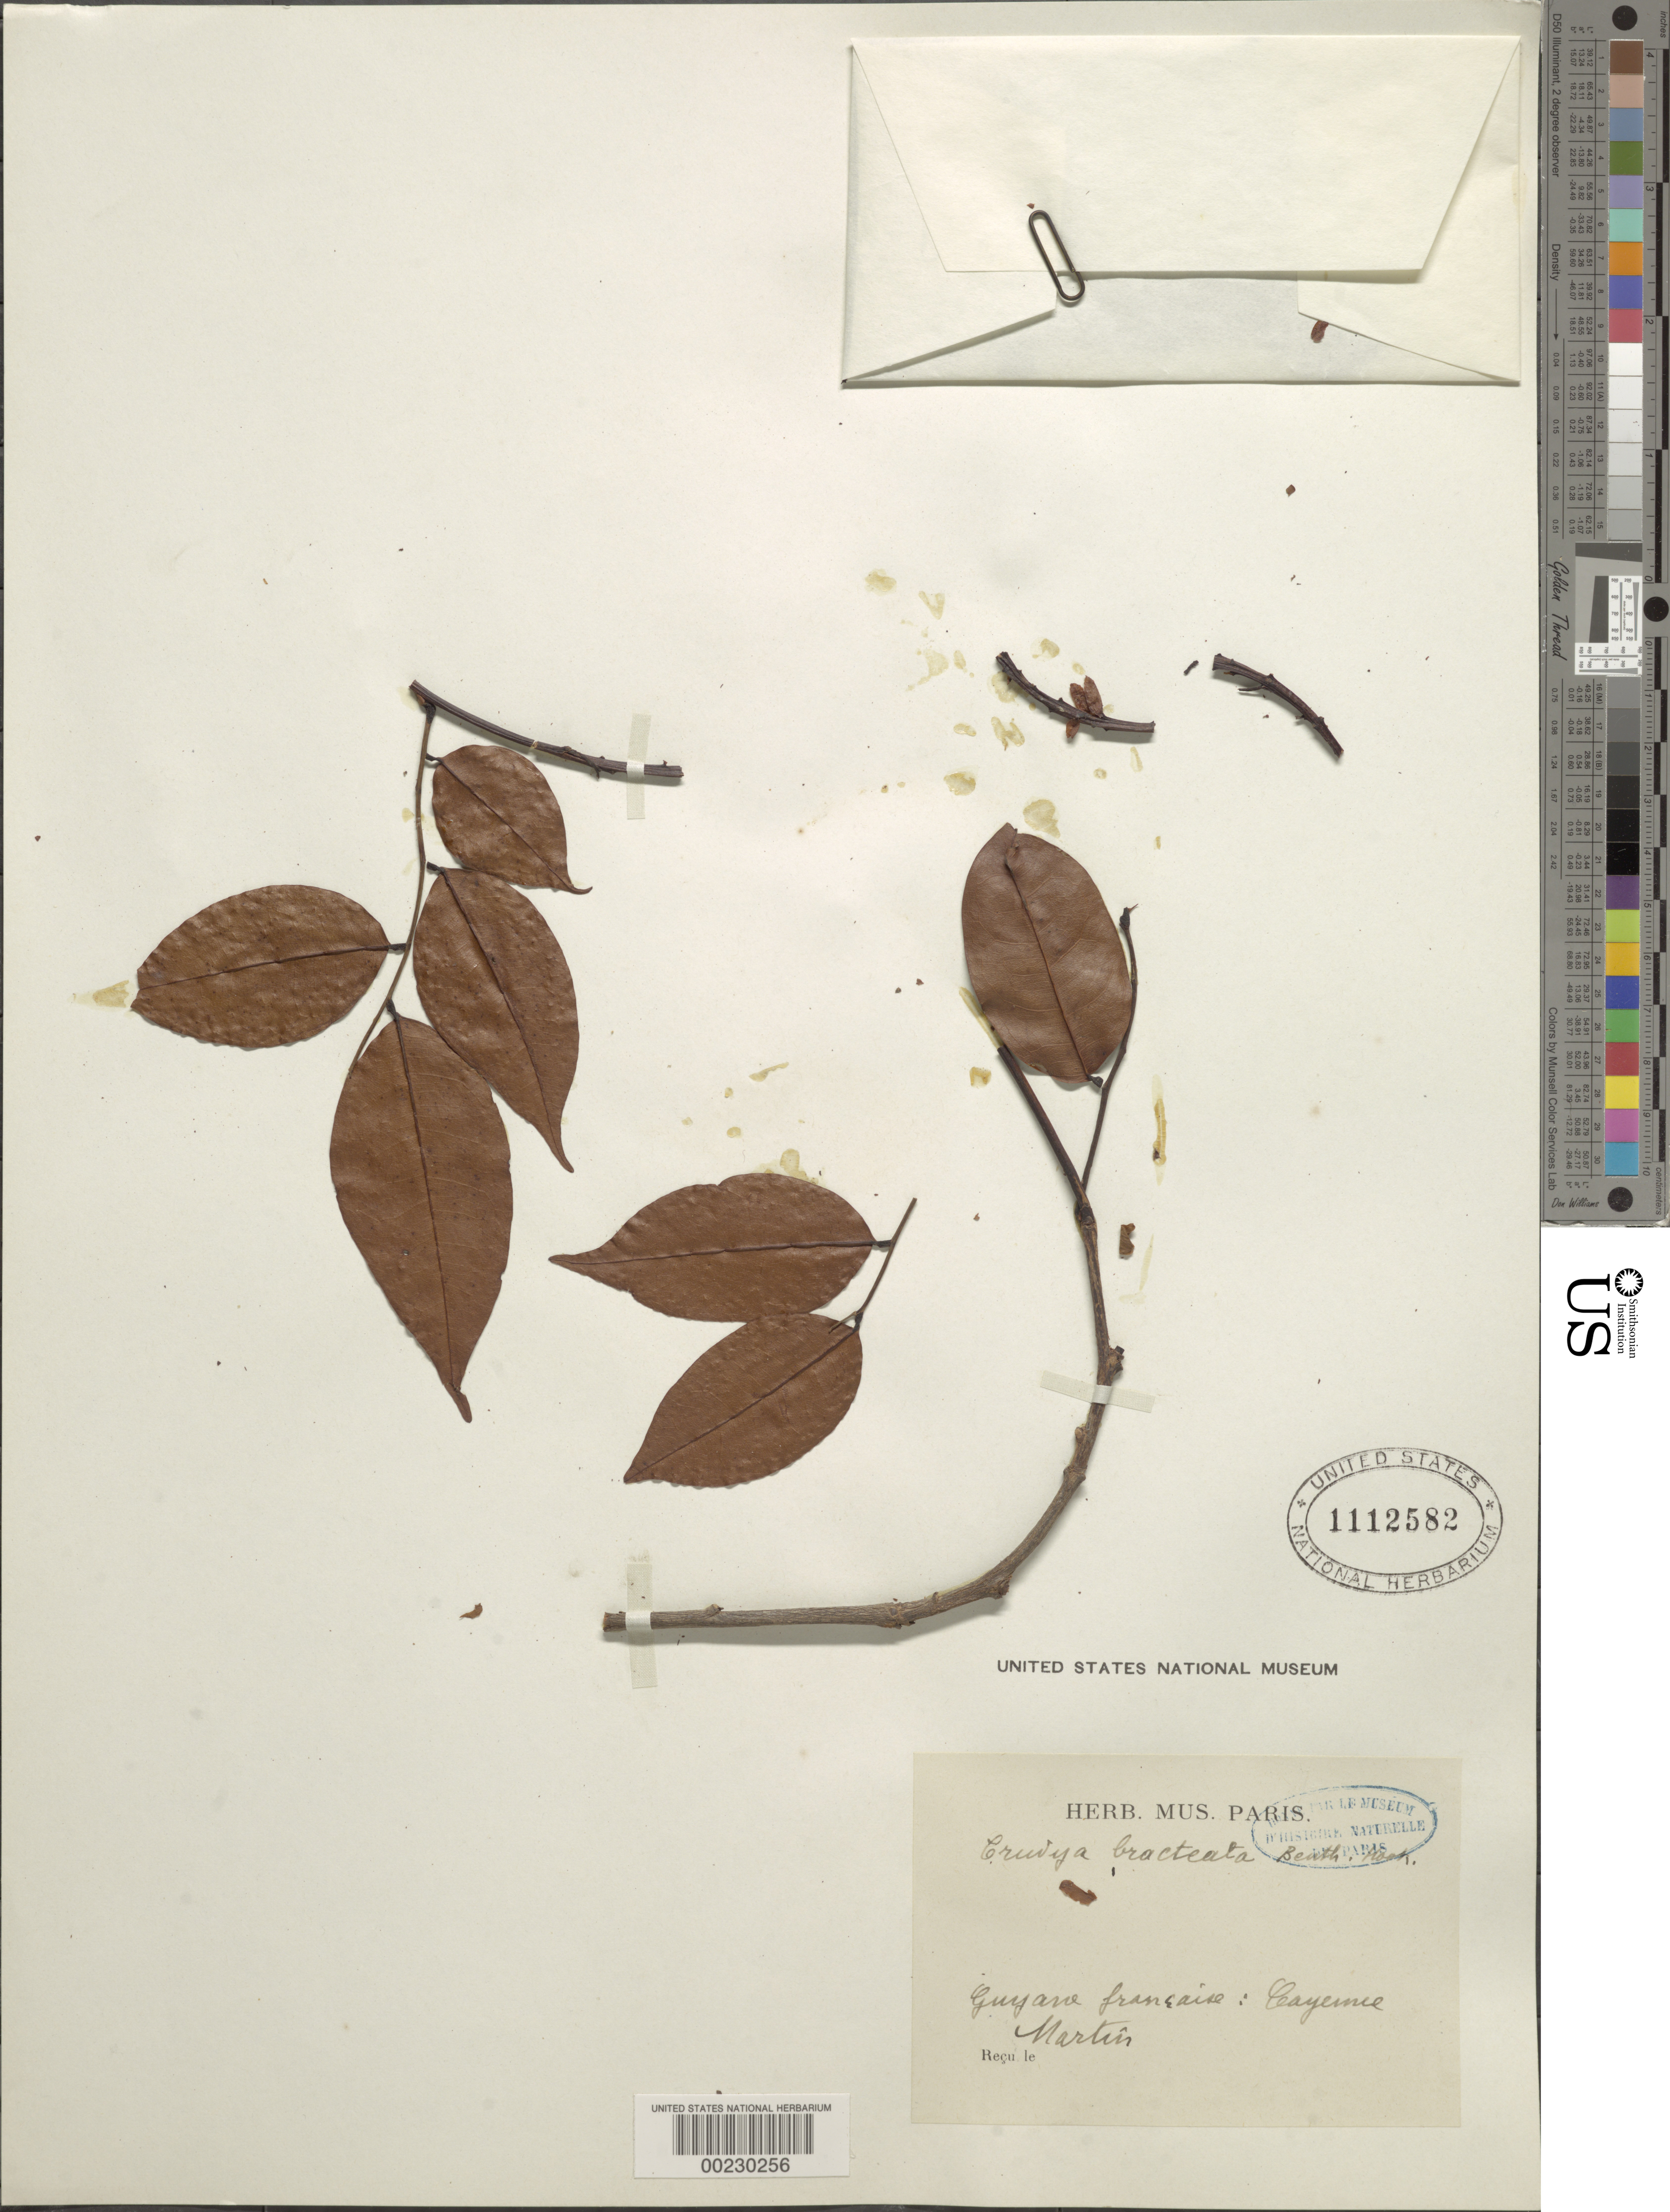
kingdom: Plantae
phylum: Tracheophyta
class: Magnoliopsida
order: Fabales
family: Fabaceae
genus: Crudia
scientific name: Crudia bracteata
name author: Benth.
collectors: W. Martin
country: French Guiana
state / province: Cayenne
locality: Cayenne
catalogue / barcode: US 1112582